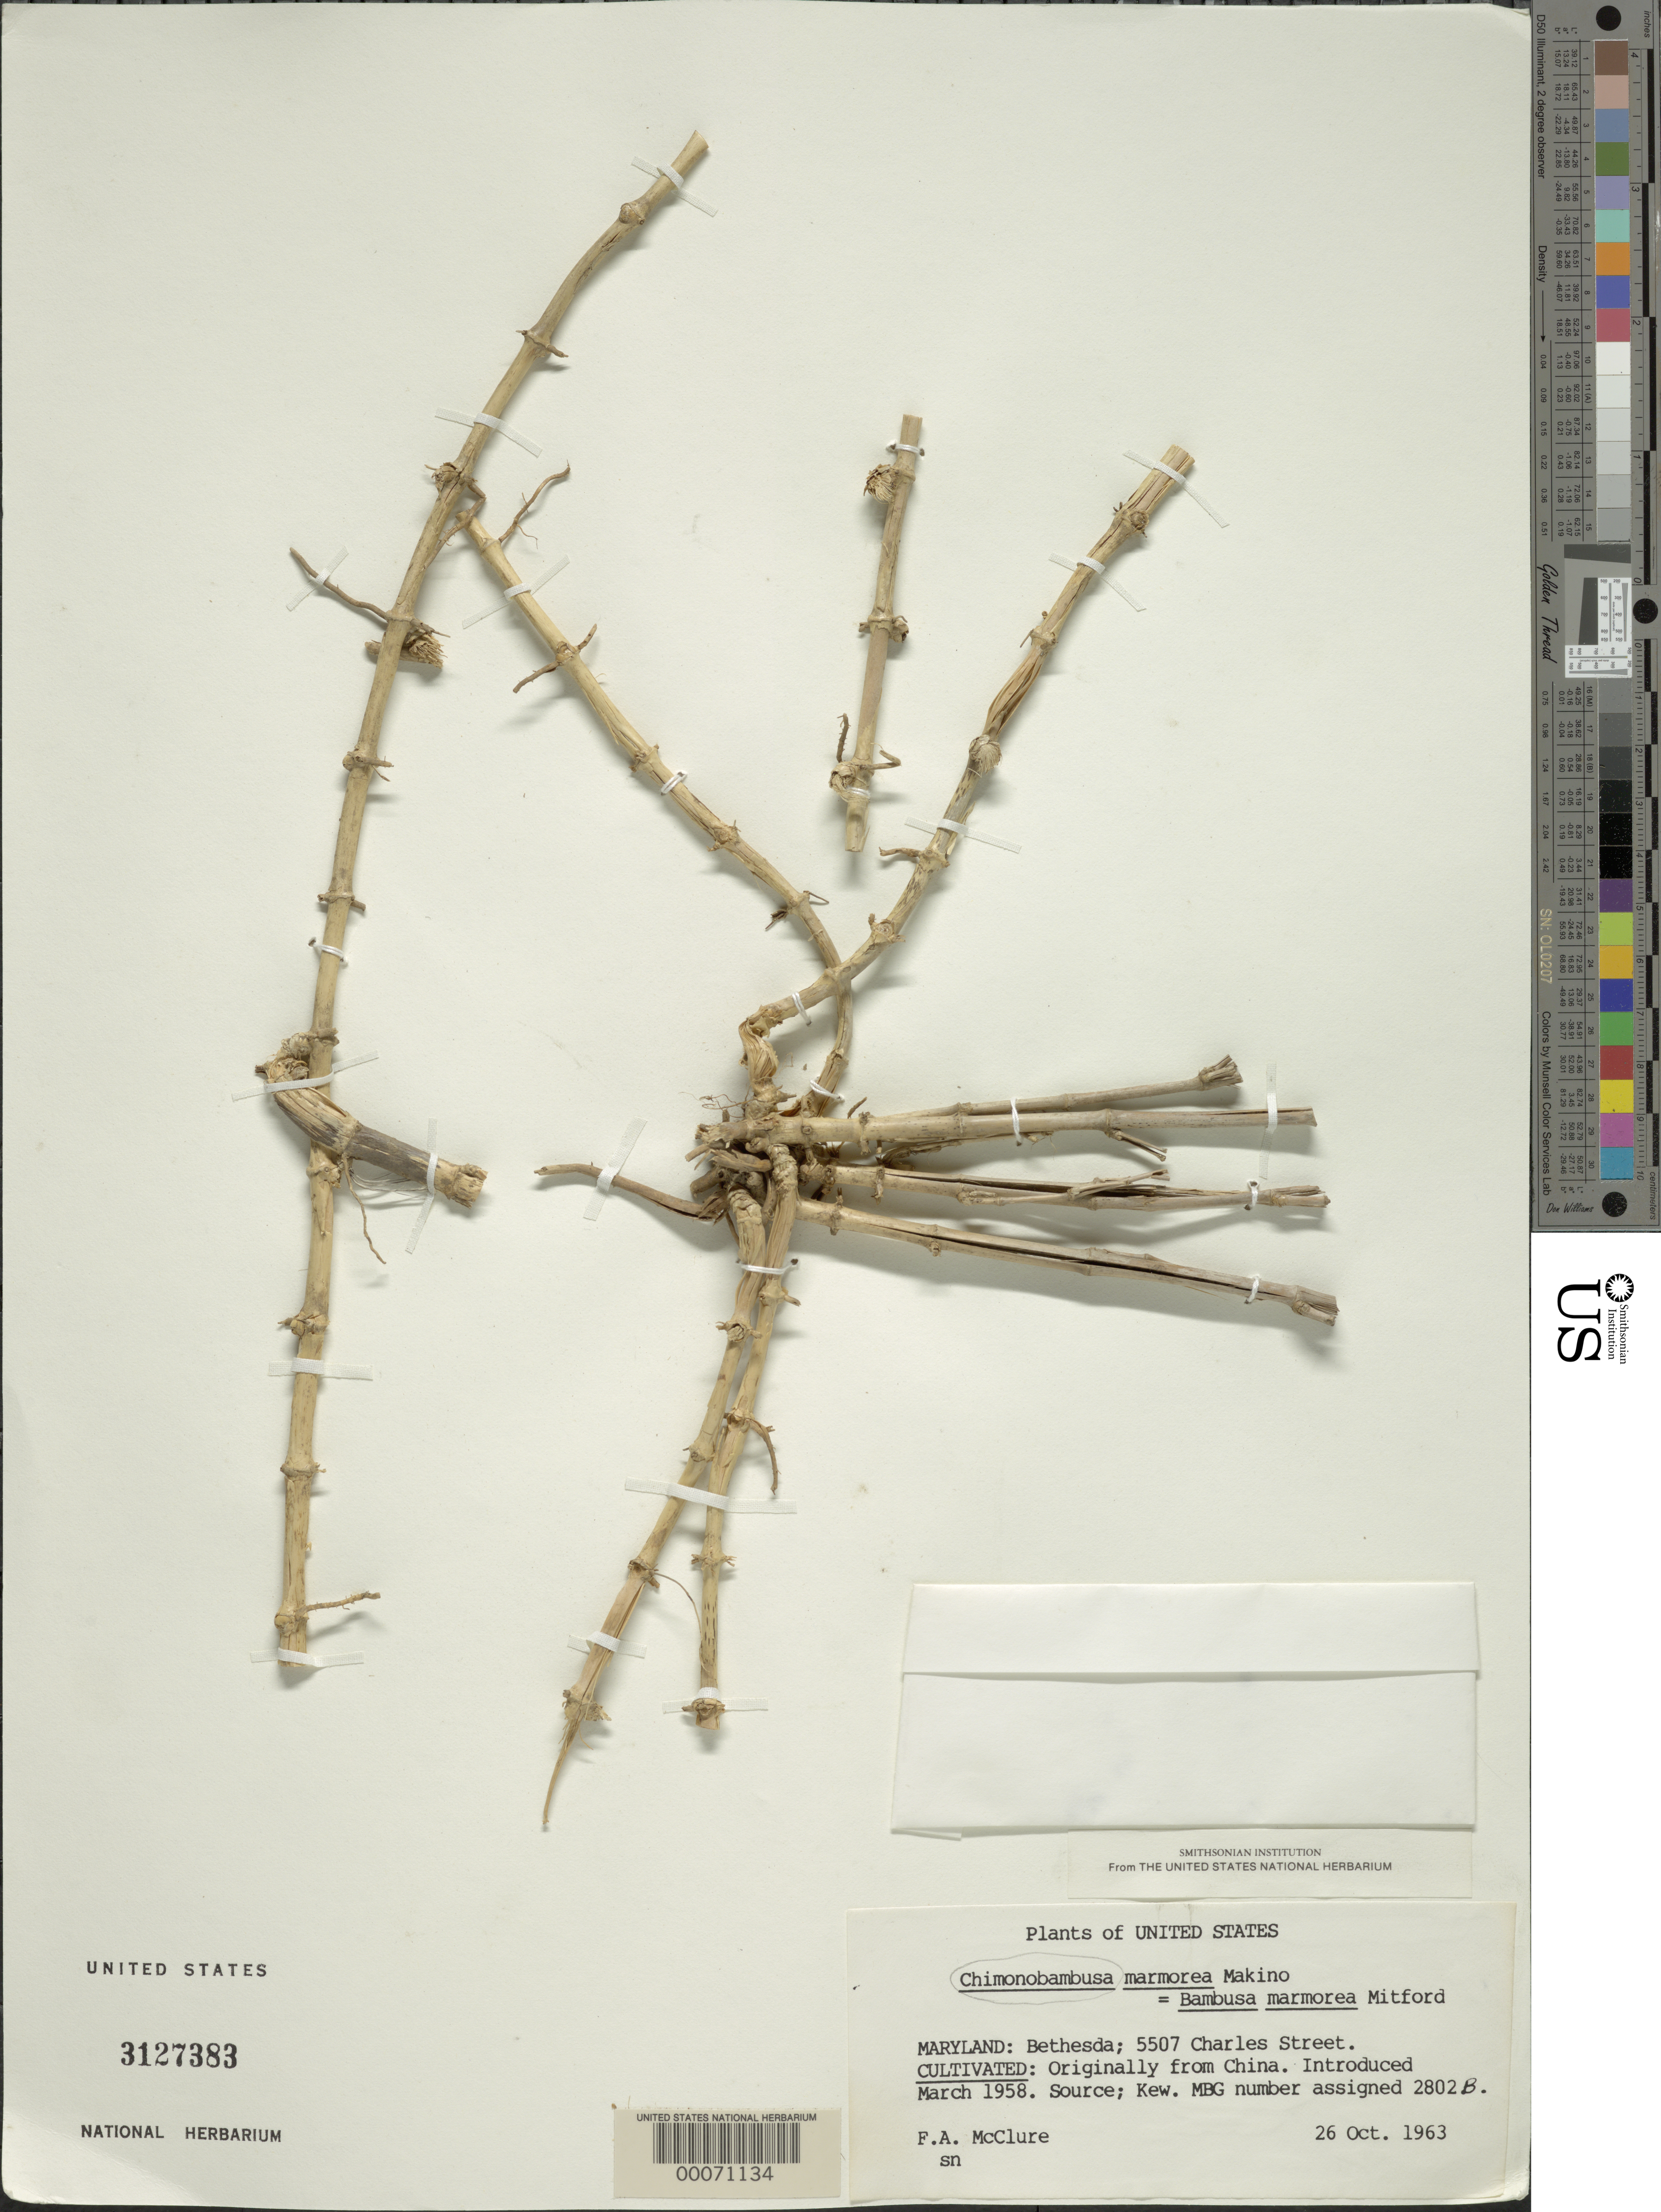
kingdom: Plantae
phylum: Tracheophyta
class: Liliopsida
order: Poales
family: Poaceae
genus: Chimonobambusa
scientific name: Chimonobambusa marmorea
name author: Makino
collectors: F. A. McClure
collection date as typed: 26 Oct 1963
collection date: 1963-10-26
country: United States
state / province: Maryland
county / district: Montgomery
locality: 5507 Charles Street, Bethesda (McClure's garden)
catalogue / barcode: US 3127383